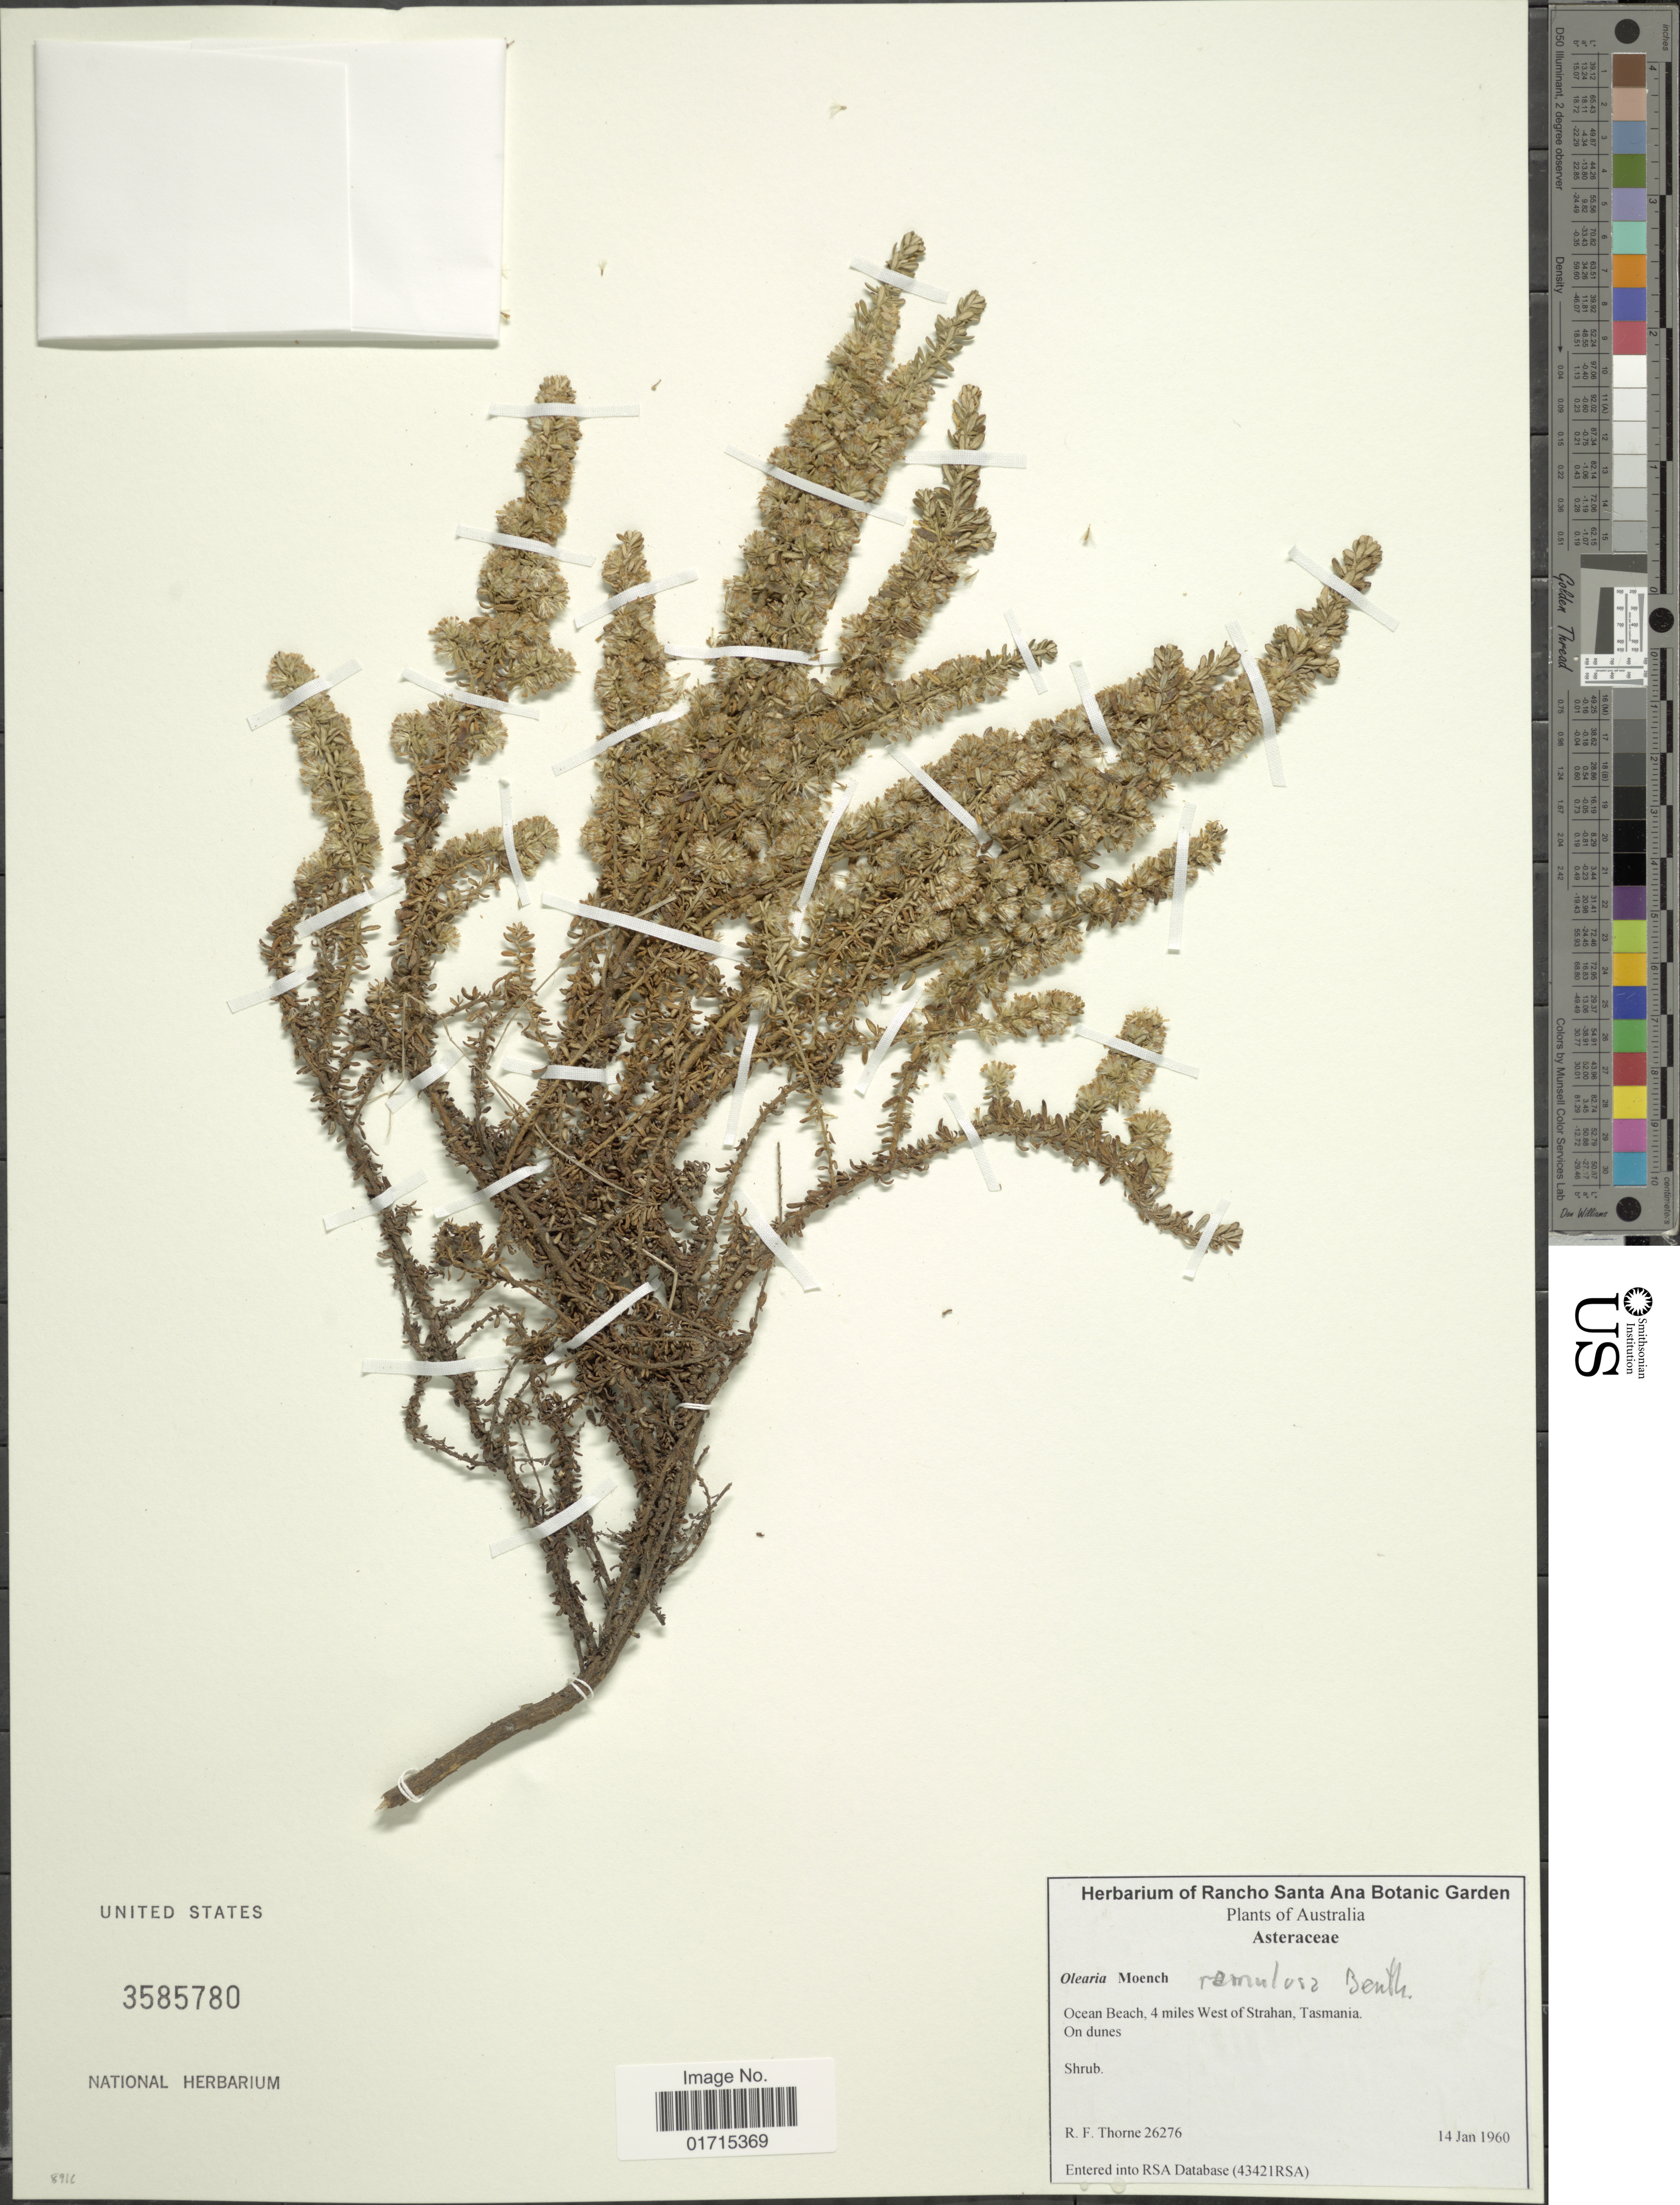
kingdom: Plantae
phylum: Tracheophyta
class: Magnoliopsida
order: Asterales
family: Asteraceae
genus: Olearia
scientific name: Olearia ramulosa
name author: (Labill.) Benth.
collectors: R. F. Thorne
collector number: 26276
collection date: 1960-01-14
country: Australia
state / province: Tasmania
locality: Ocean Beach, 4 miles West of Strahan,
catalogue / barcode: US 3585780